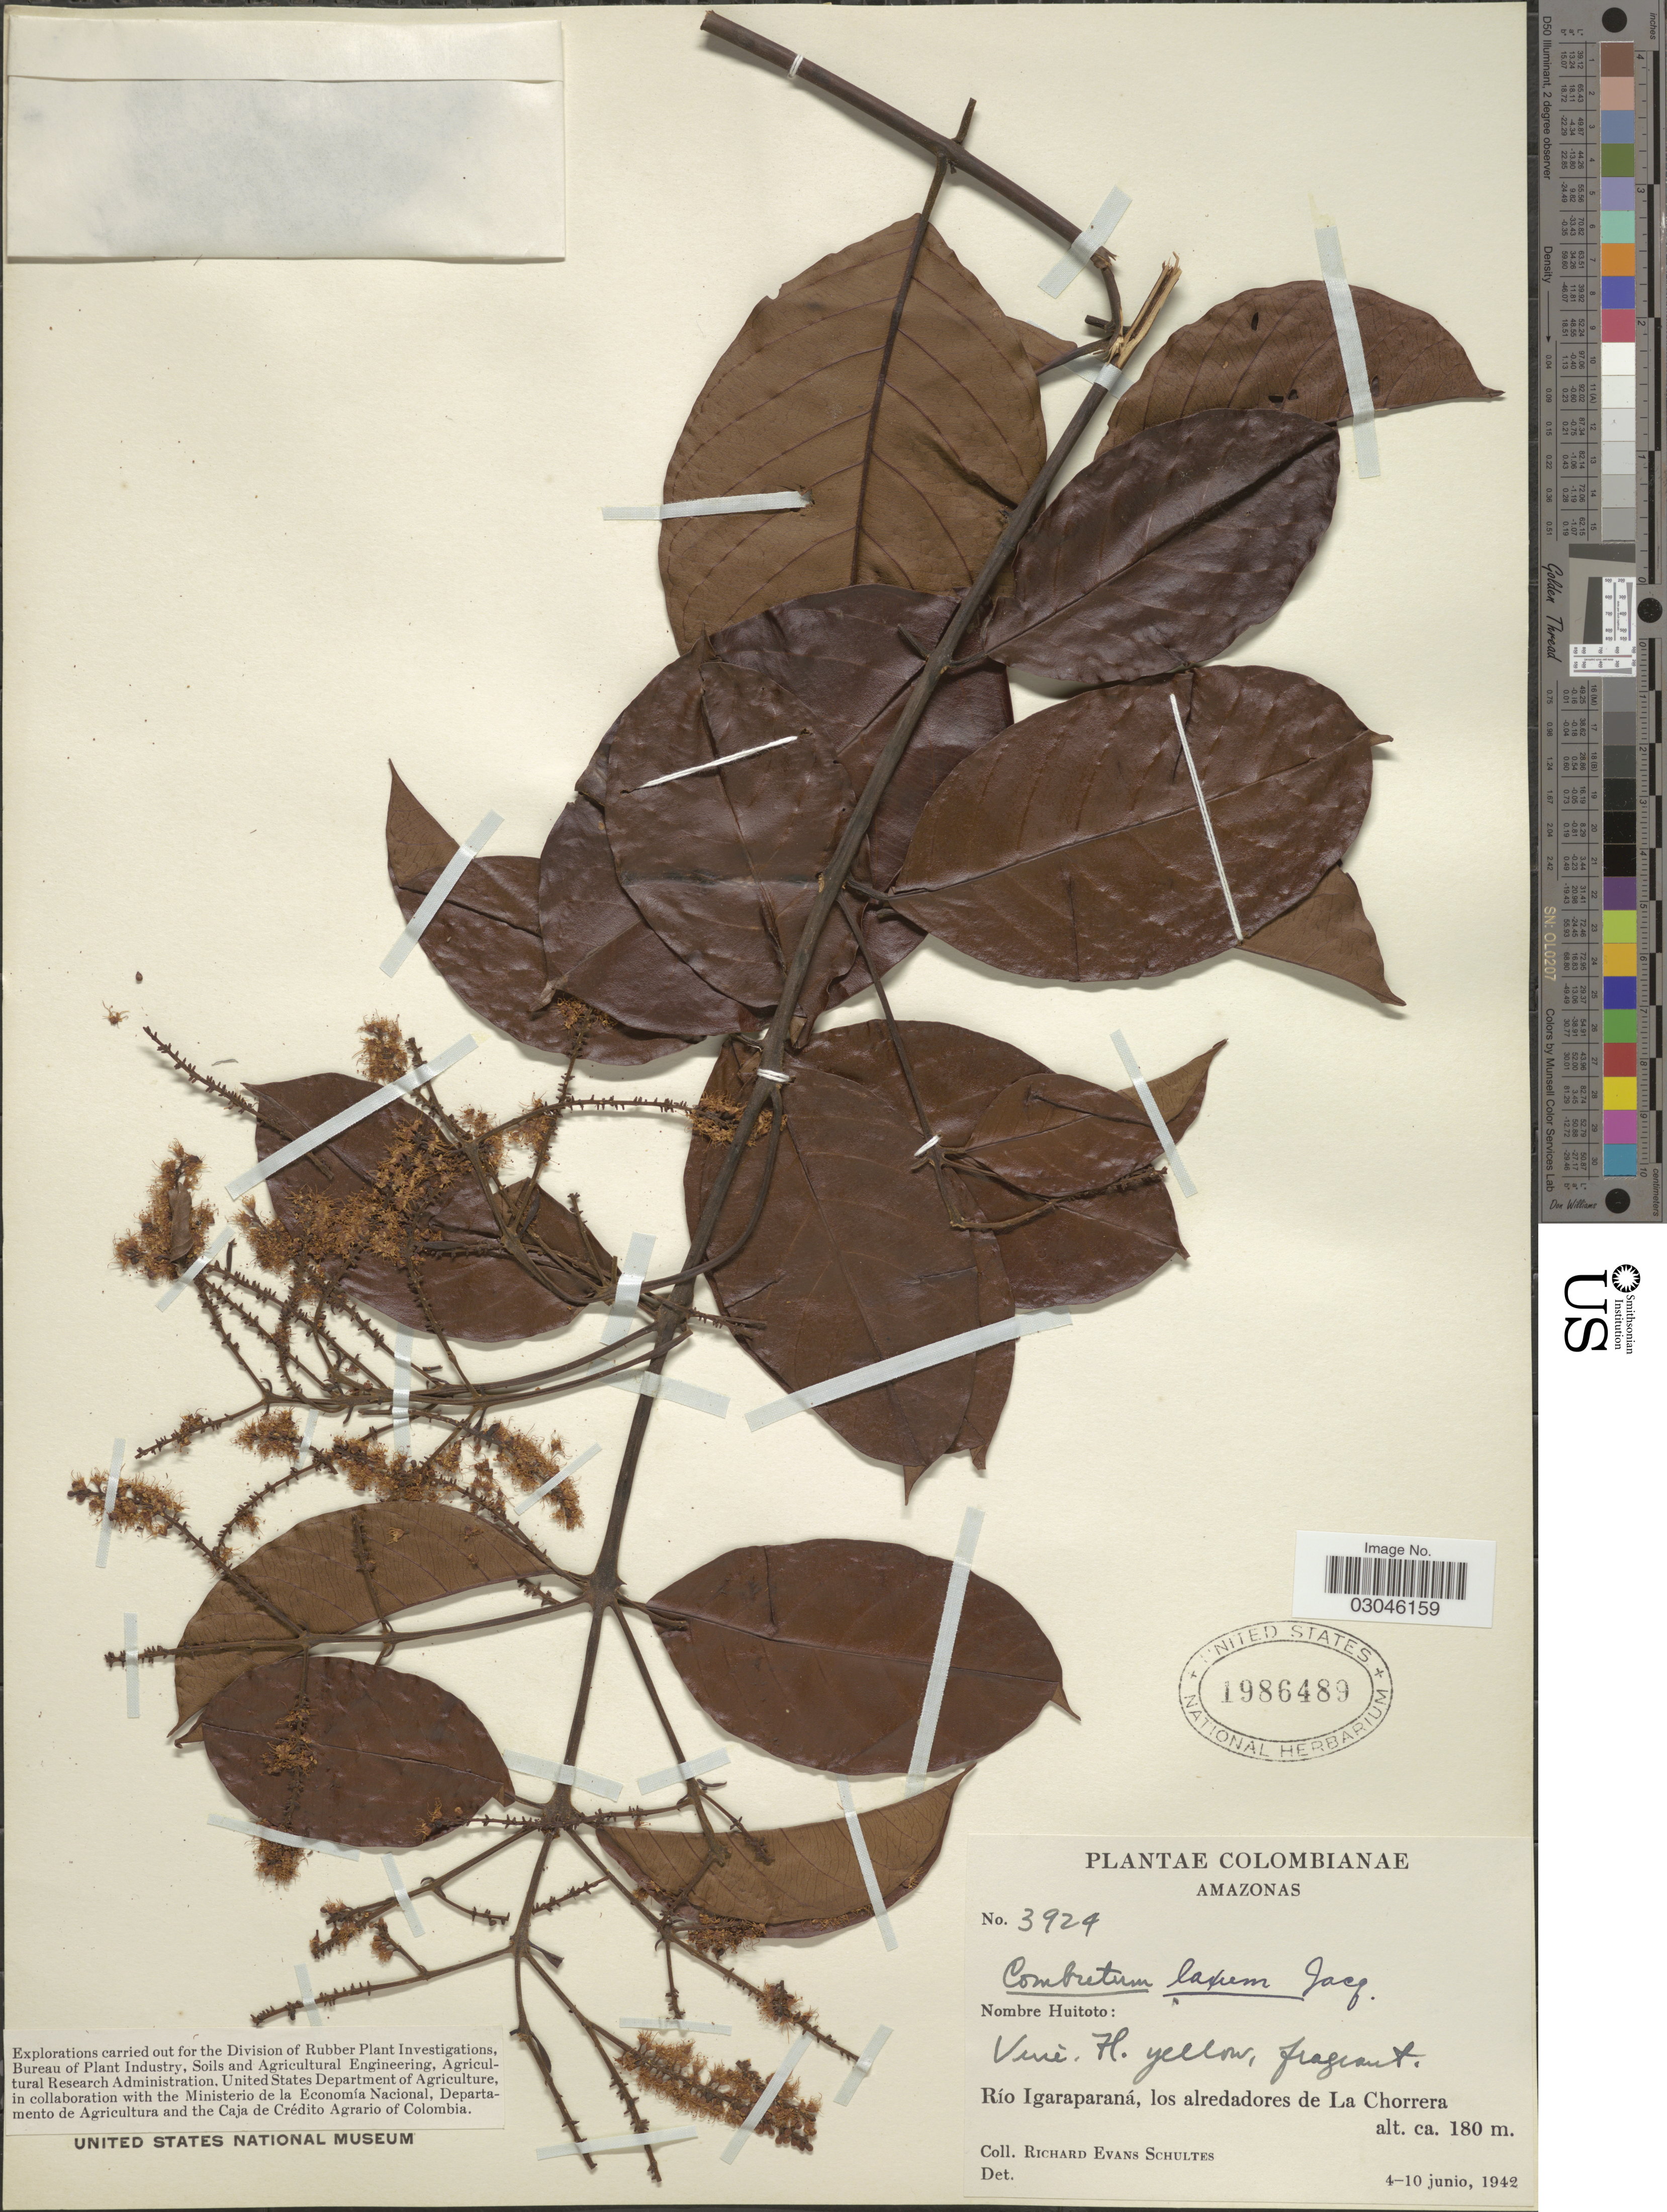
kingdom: Plantae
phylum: Tracheophyta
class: Magnoliopsida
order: Myrtales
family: Combretaceae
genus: Combretum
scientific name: Combretum laxum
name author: Jacq.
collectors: R. E. Schultes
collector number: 3924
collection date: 1942-06-04/1942-06-10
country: Colombia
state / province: Amazônas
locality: Río Igaraparaná, los alredadores de La Chorrera.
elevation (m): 180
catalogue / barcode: US 1986489